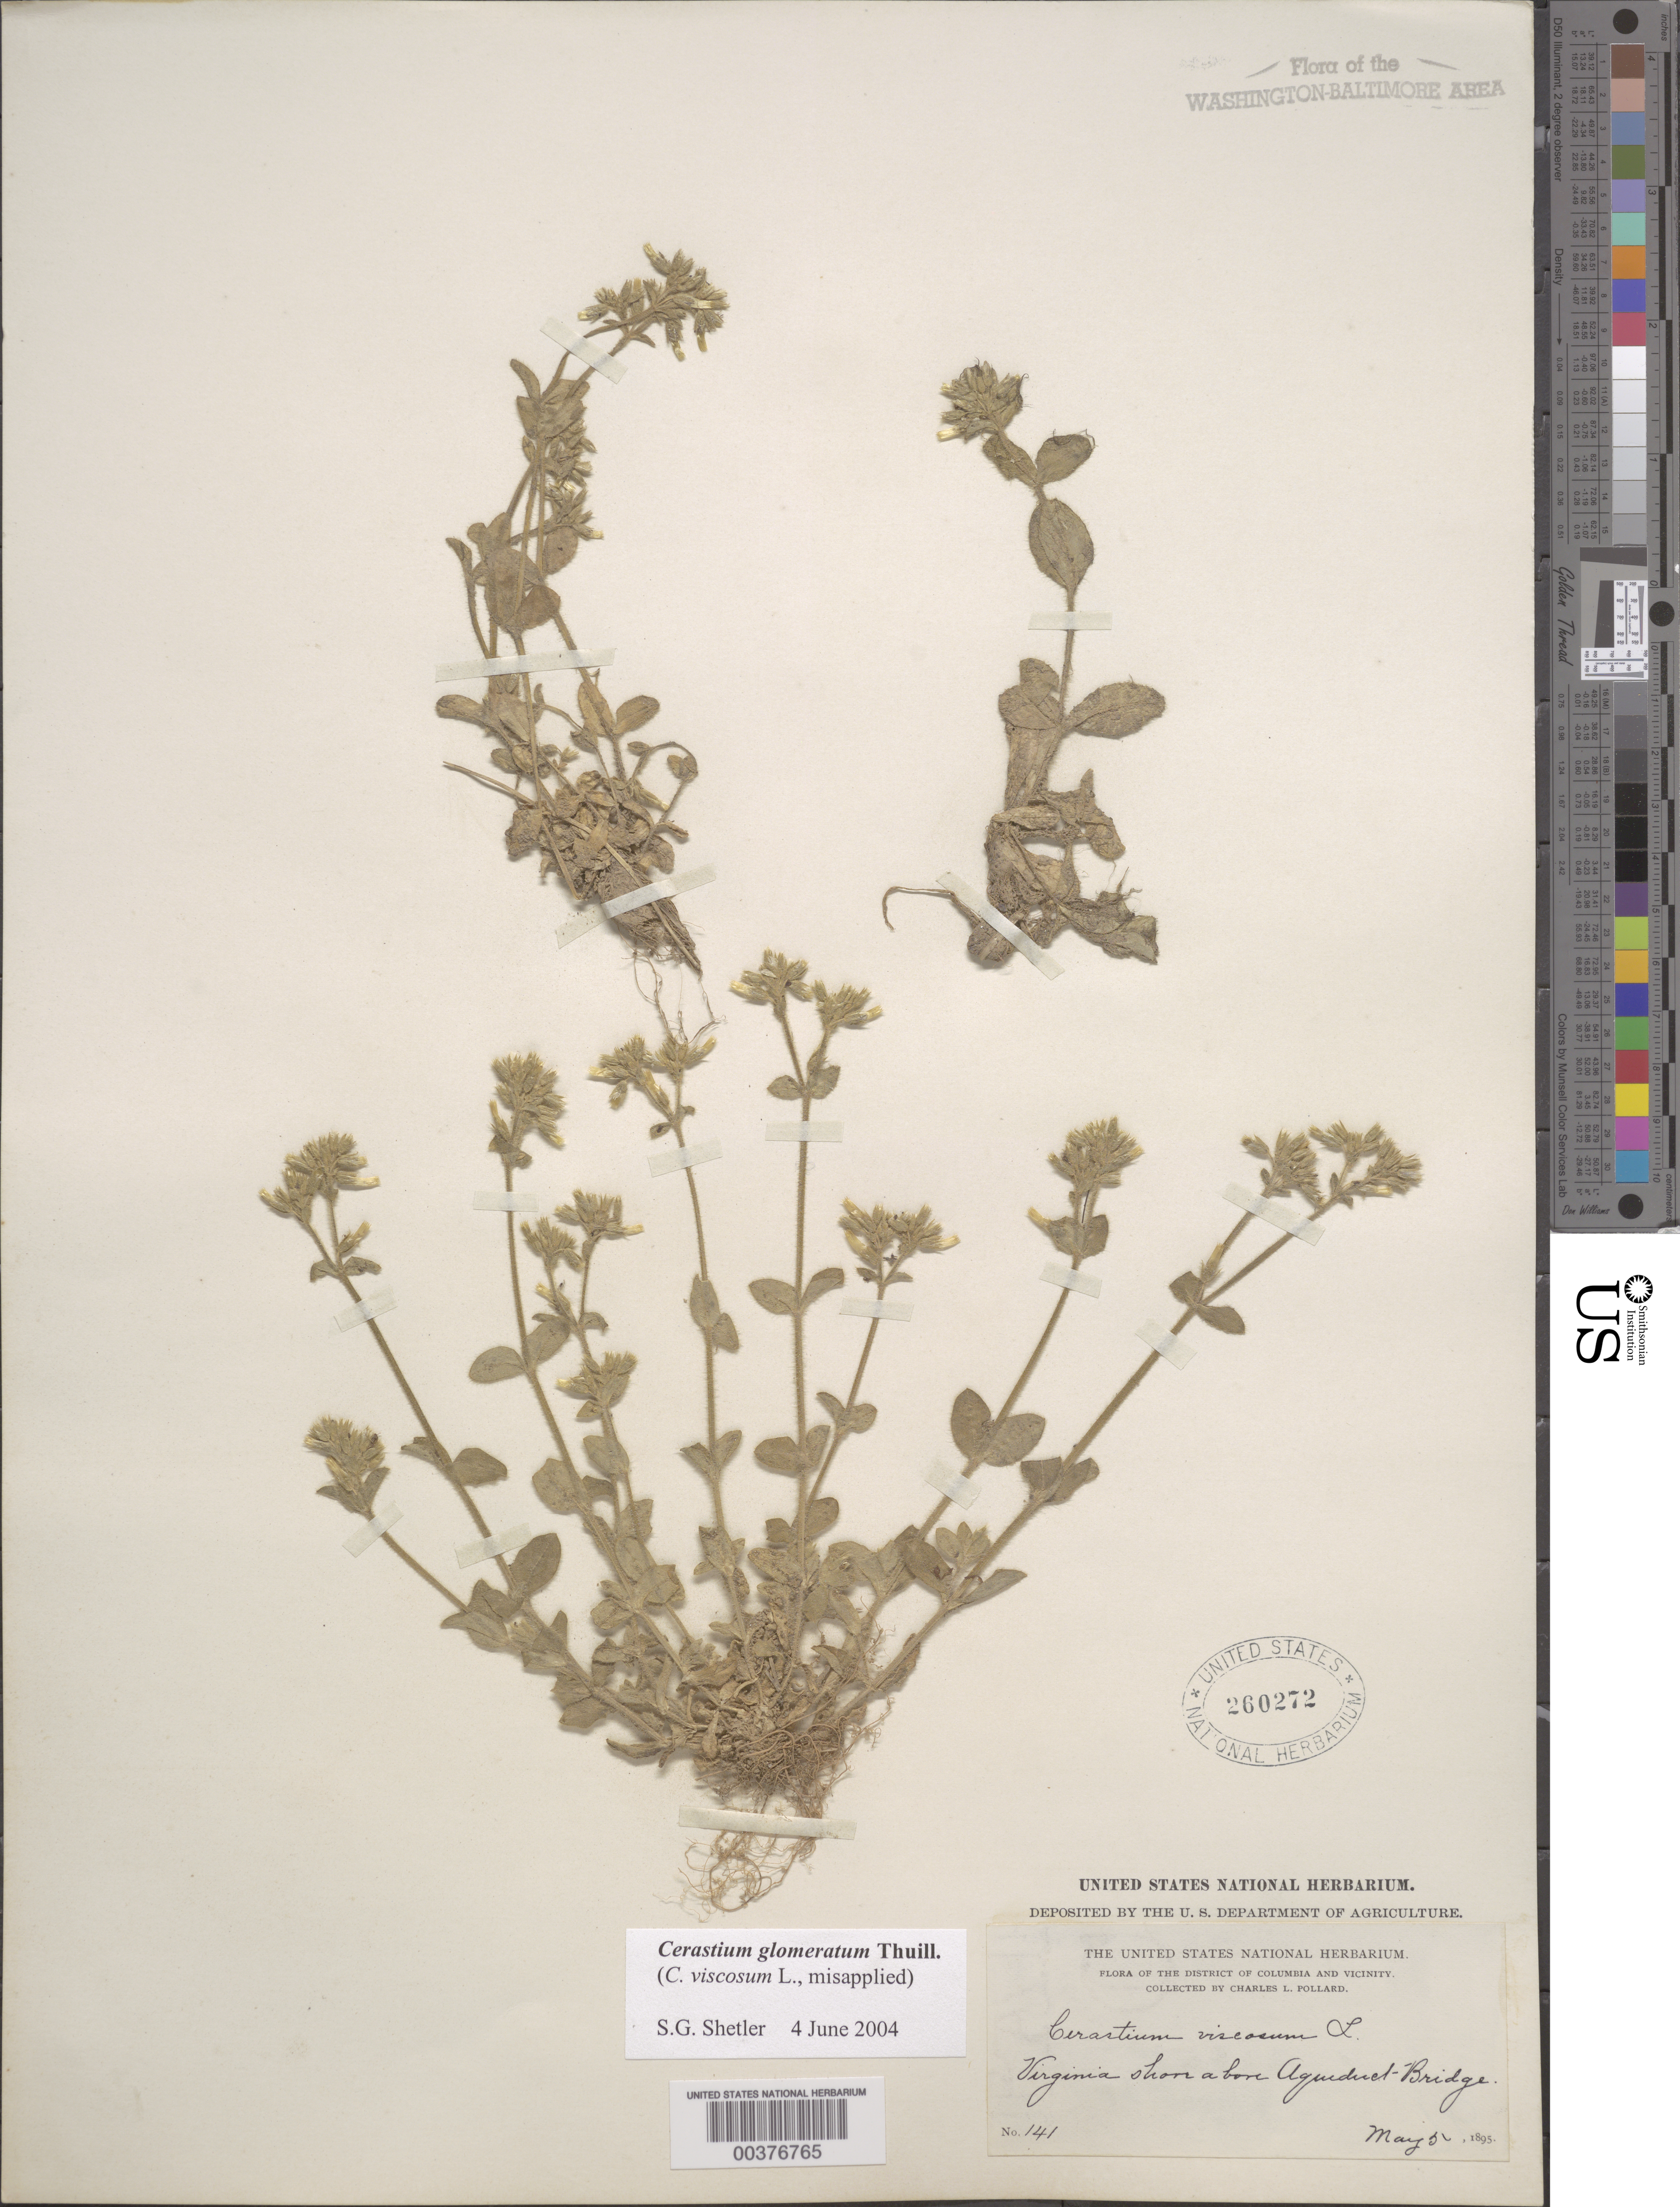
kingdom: Plantae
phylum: Tracheophyta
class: Magnoliopsida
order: Caryophyllales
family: Caryophyllaceae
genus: Cerastium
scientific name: Cerastium glomeratum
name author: Thuill.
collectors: C. L. Pollard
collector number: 141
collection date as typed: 05 May 1895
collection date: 1895-05-05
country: United States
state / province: Virginia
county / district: Fairfax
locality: Above Aqueduct Bridge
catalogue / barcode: US 260272